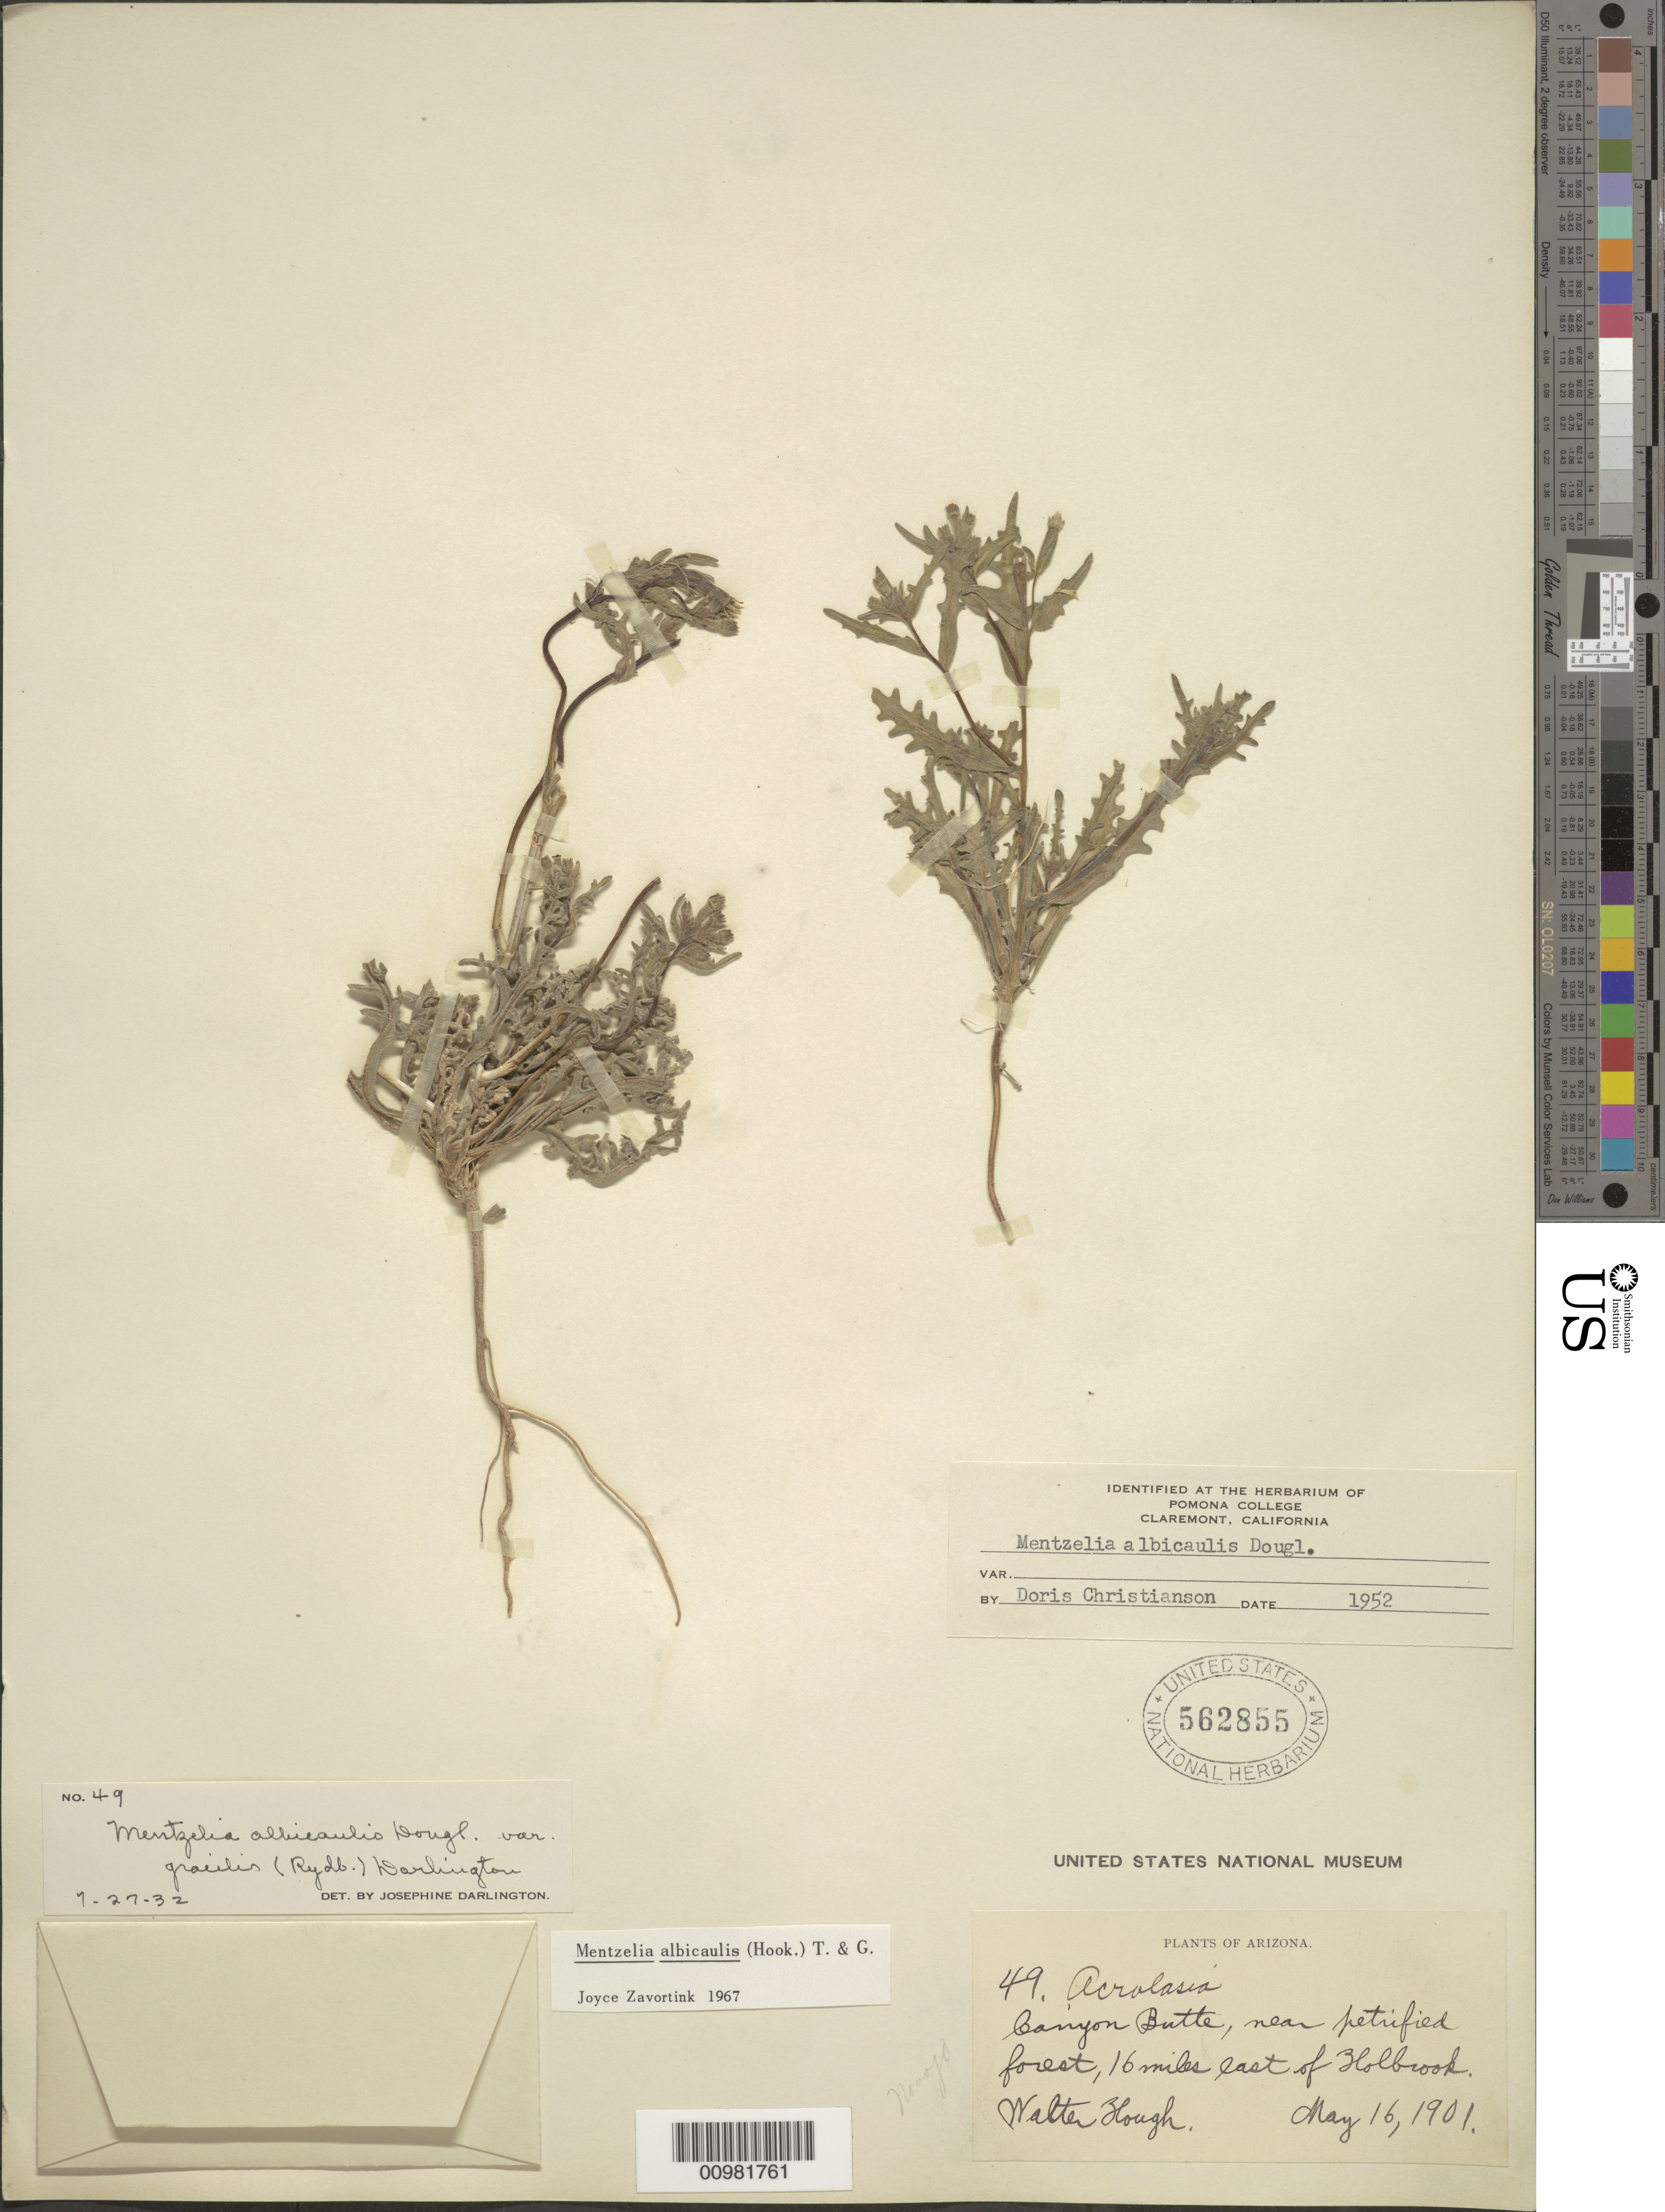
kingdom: Plantae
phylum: Tracheophyta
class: Magnoliopsida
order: Cornales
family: Loasaceae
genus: Mentzelia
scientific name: Mentzelia albicaulis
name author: (Douglas ex Hook.) Douglas ex Torr. & A. Gray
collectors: W. Hough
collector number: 49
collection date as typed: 16 May 1901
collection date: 1901-05-16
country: United States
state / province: Arizona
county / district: Navajo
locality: Canyon Butte, near Petrified Forest, 16 mi. E of Holbrook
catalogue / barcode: US 862855